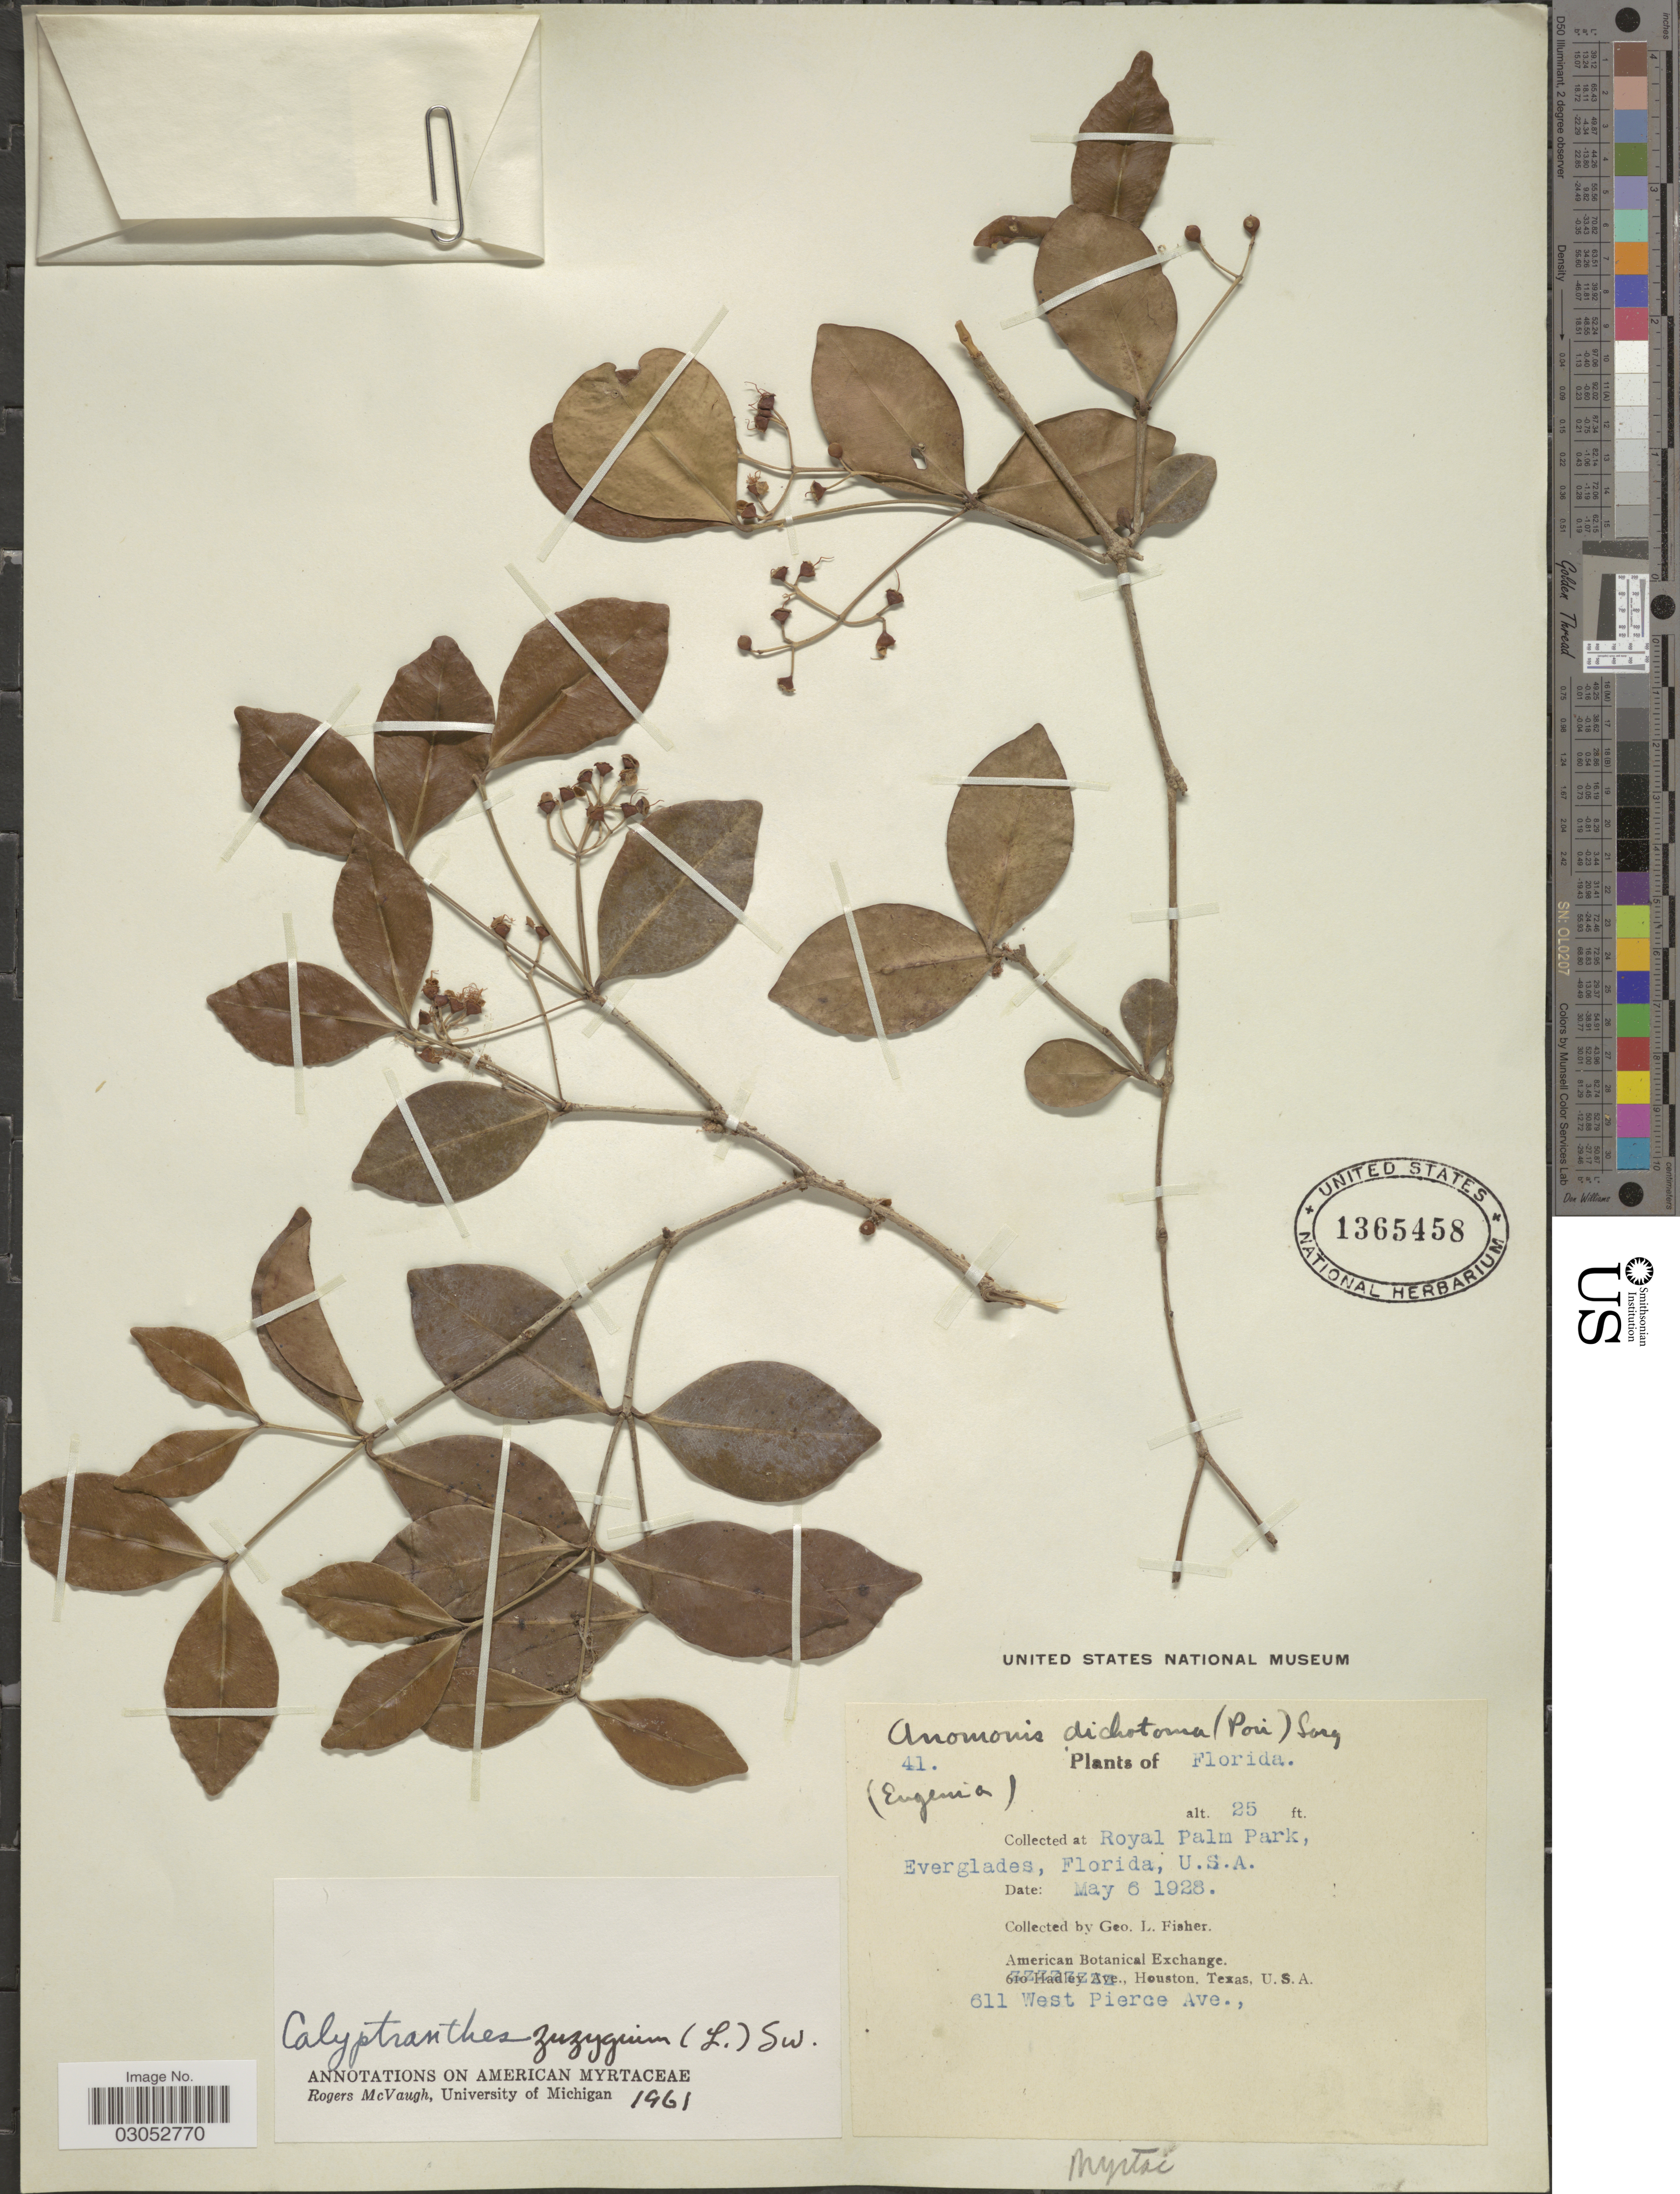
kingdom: Plantae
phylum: Tracheophyta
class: Magnoliopsida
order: Myrtales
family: Myrtaceae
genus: Myrcia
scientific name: Myrcia zuzygium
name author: (L.) A.R. Lourenço & E. Lucas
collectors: G. L. Fisher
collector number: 41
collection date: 1928-05-06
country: United States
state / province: Florida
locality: Royal Palm Park, Everglades.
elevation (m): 8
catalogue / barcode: US 1365458